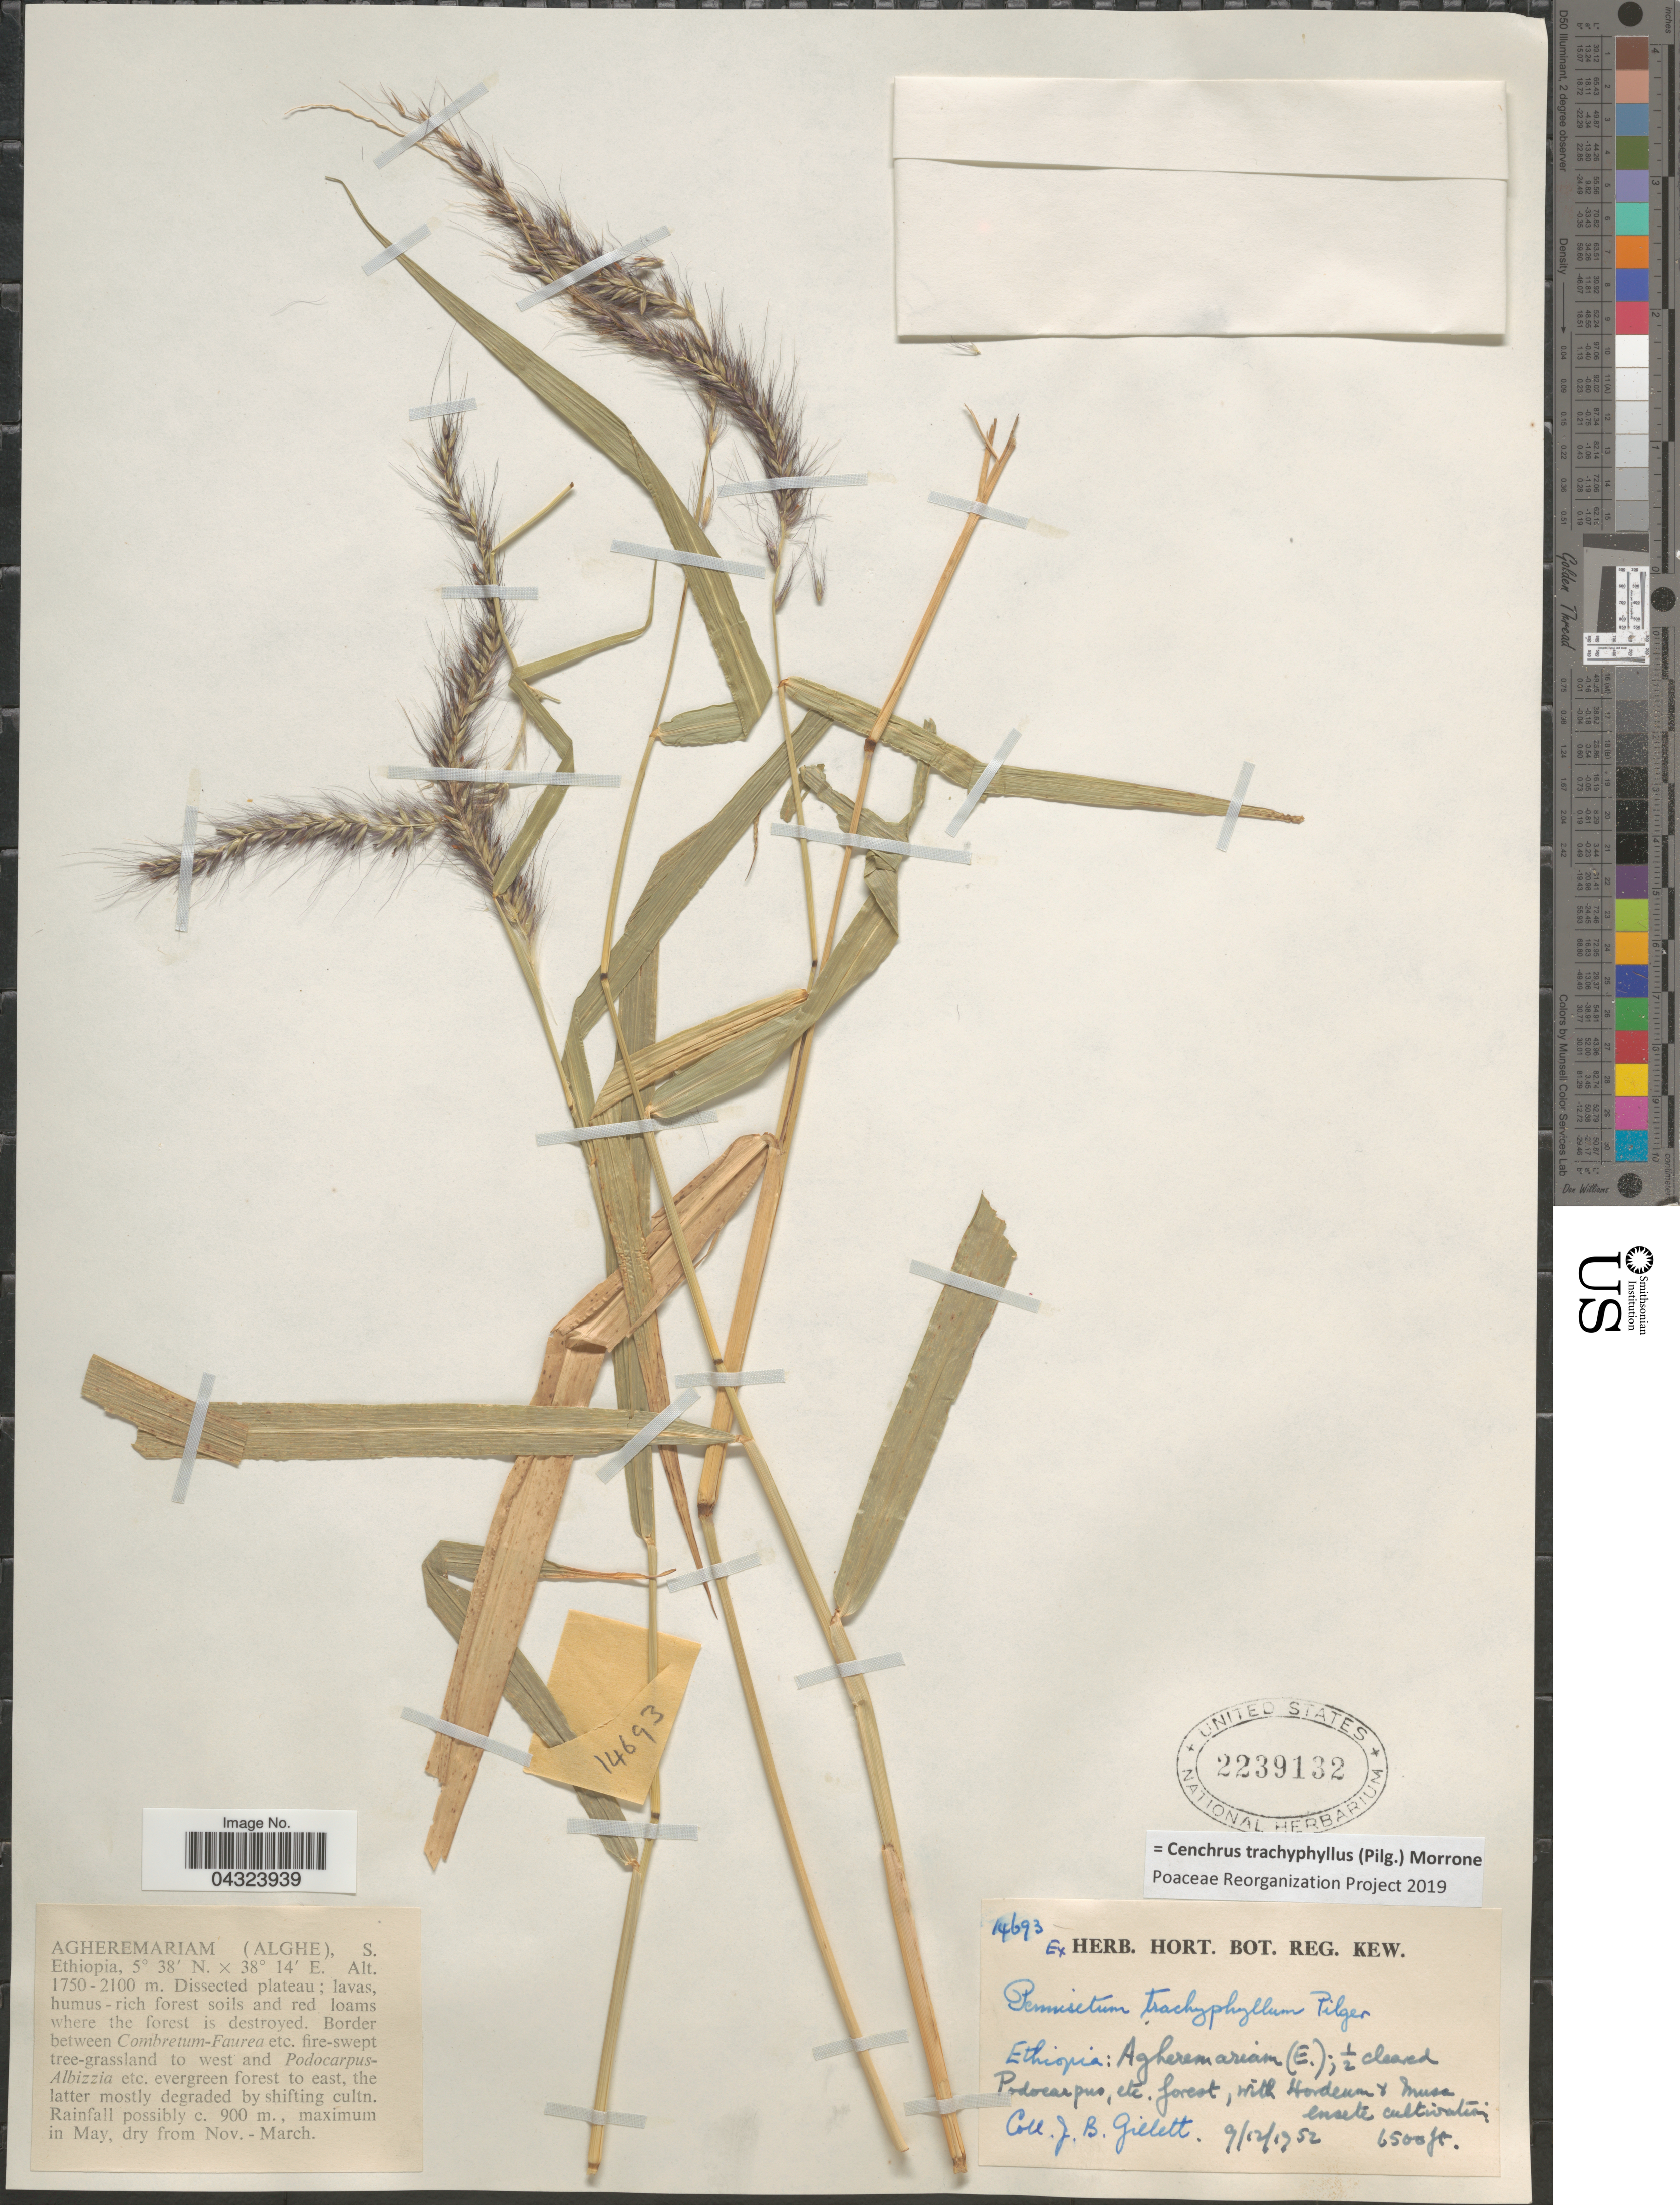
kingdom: Plantae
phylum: Tracheophyta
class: Liliopsida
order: Poales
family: Poaceae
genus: Cenchrus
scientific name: Cenchrus trachyphyllus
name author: (Pilg.) Morrone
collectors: J. B. Gillett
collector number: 14693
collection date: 1952-12-09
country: Ethiopia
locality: Agheremariam (Alghe) (E.).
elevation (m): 1981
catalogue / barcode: US 2239132